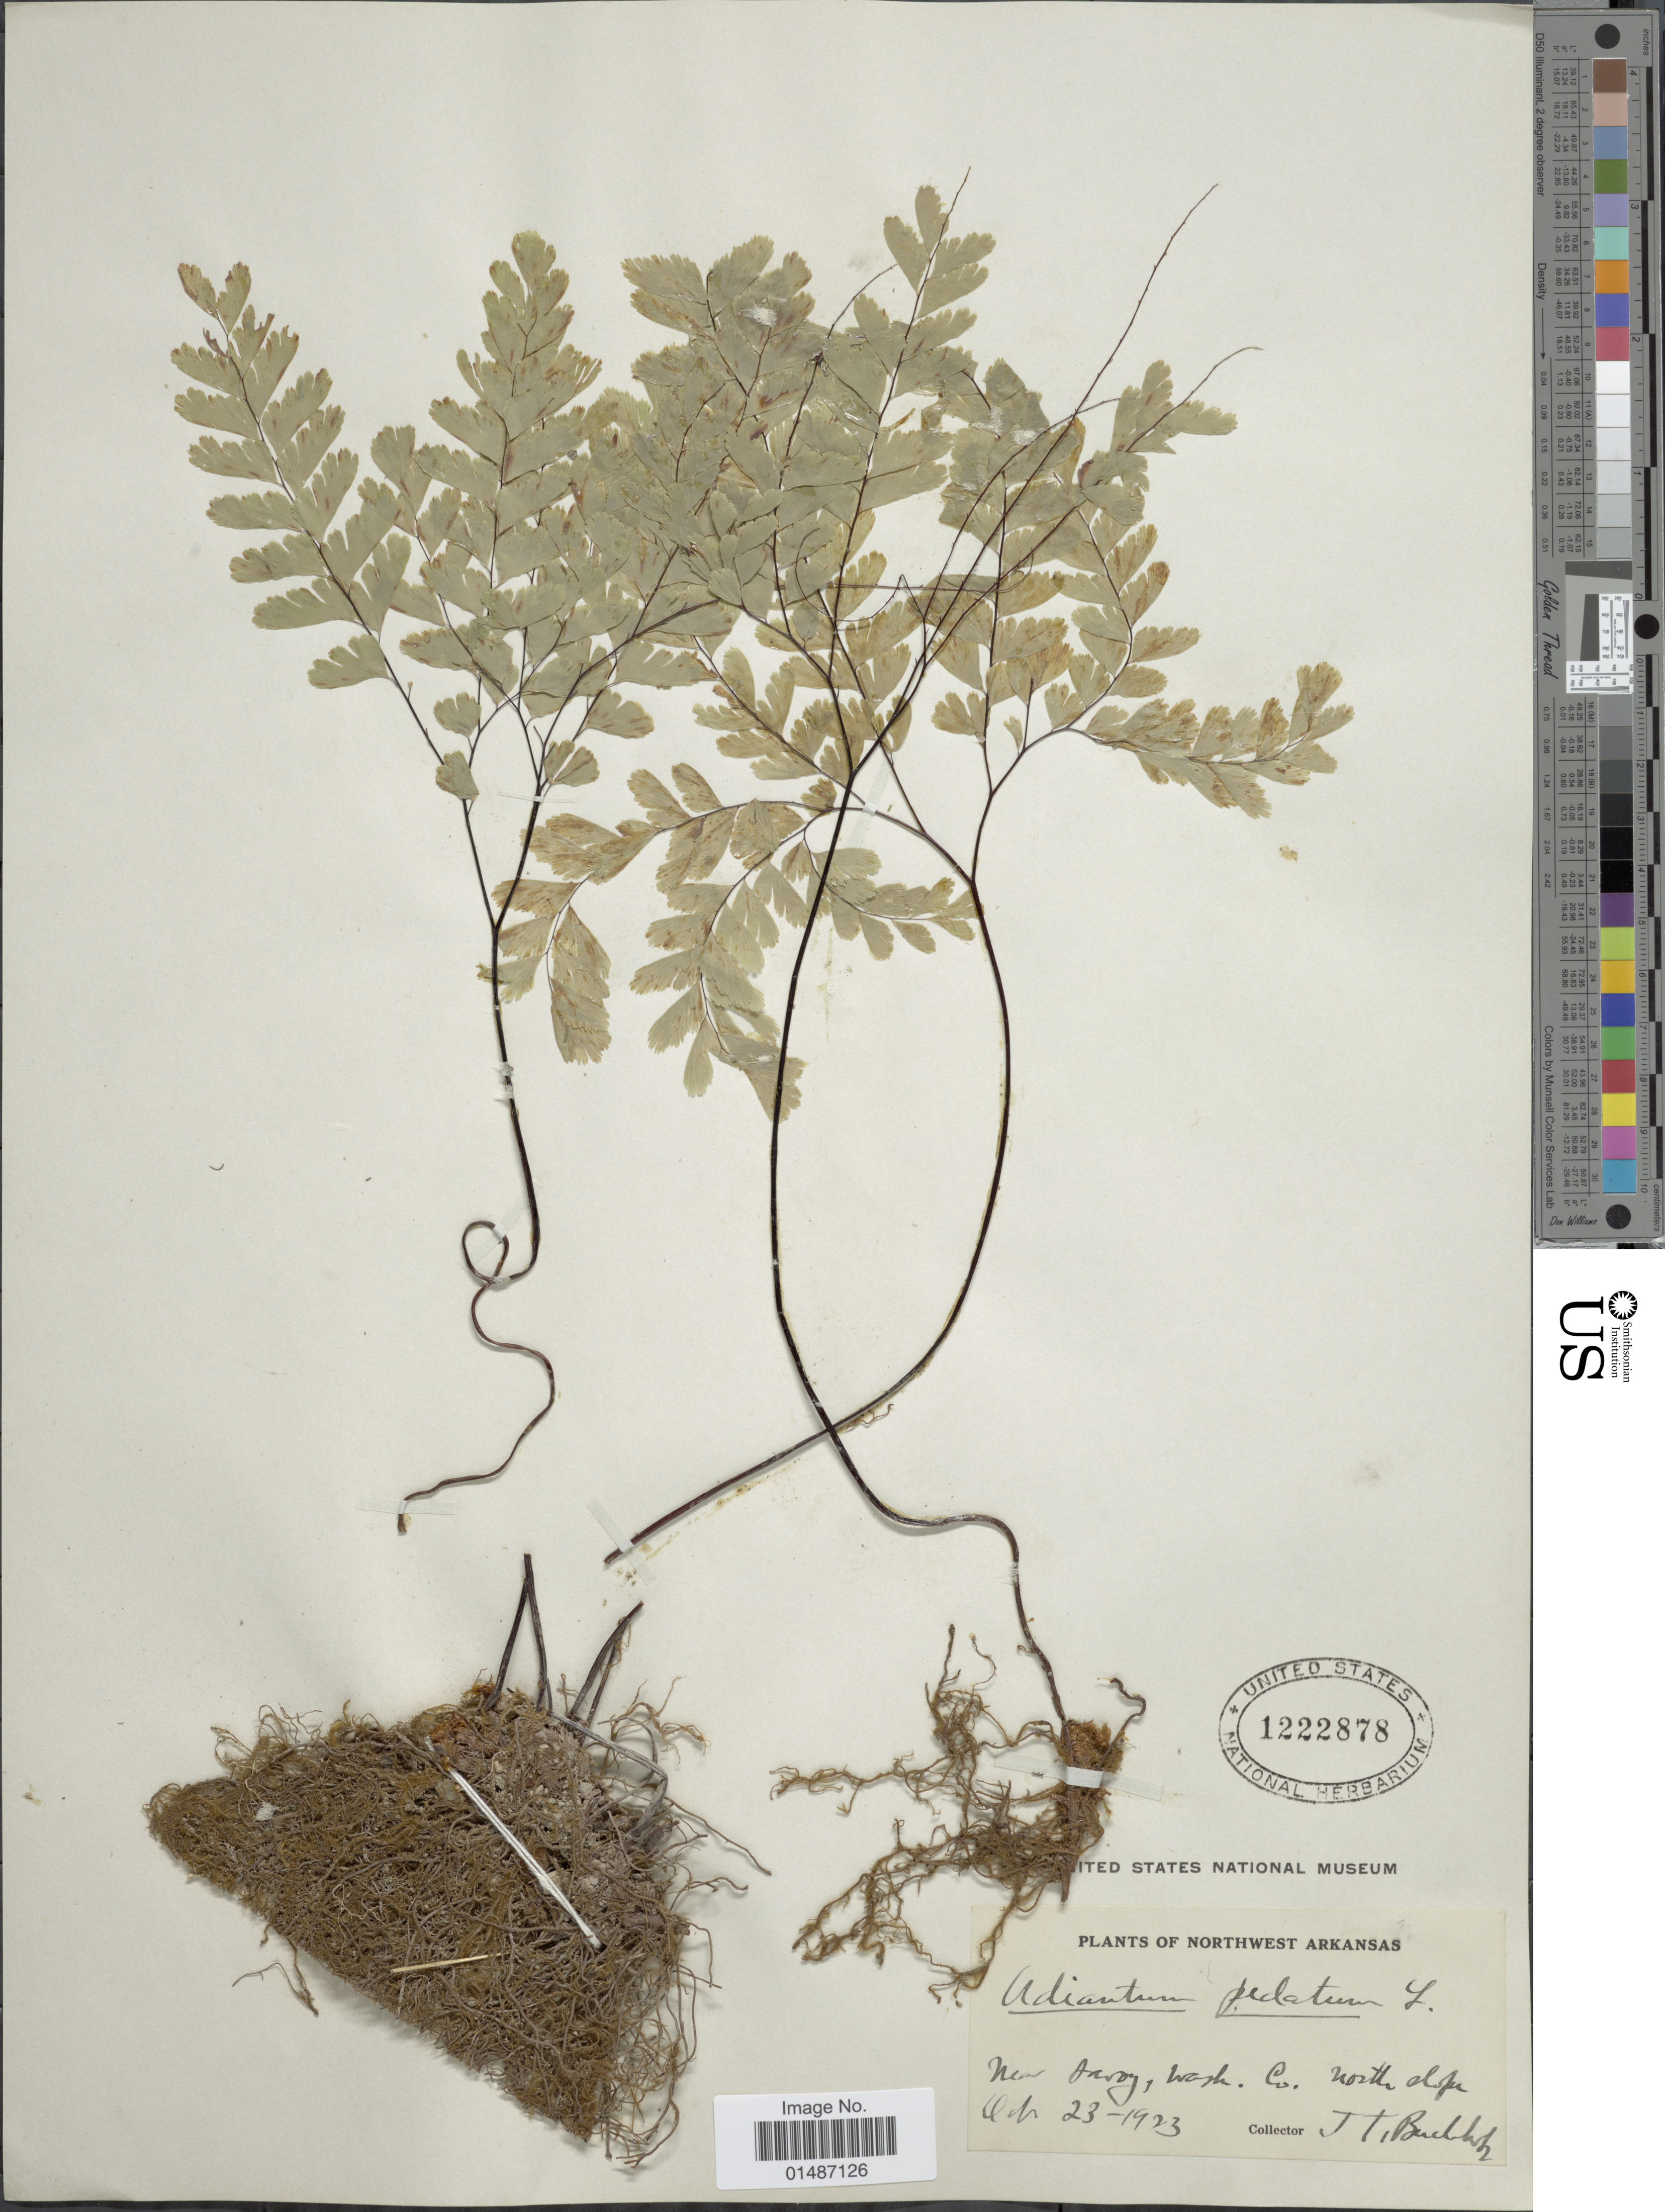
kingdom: Plantae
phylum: Tracheophyta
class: Polypodiopsida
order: Polypodiales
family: Pteridaceae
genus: Adiantum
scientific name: Adiantum pedatum var. pedatum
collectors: J. T. Buchholz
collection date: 1923-10-23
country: United States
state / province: Arkansas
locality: Northwest Arkansas. New Savoy, Wash. Co. north slope.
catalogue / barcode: US 1222878